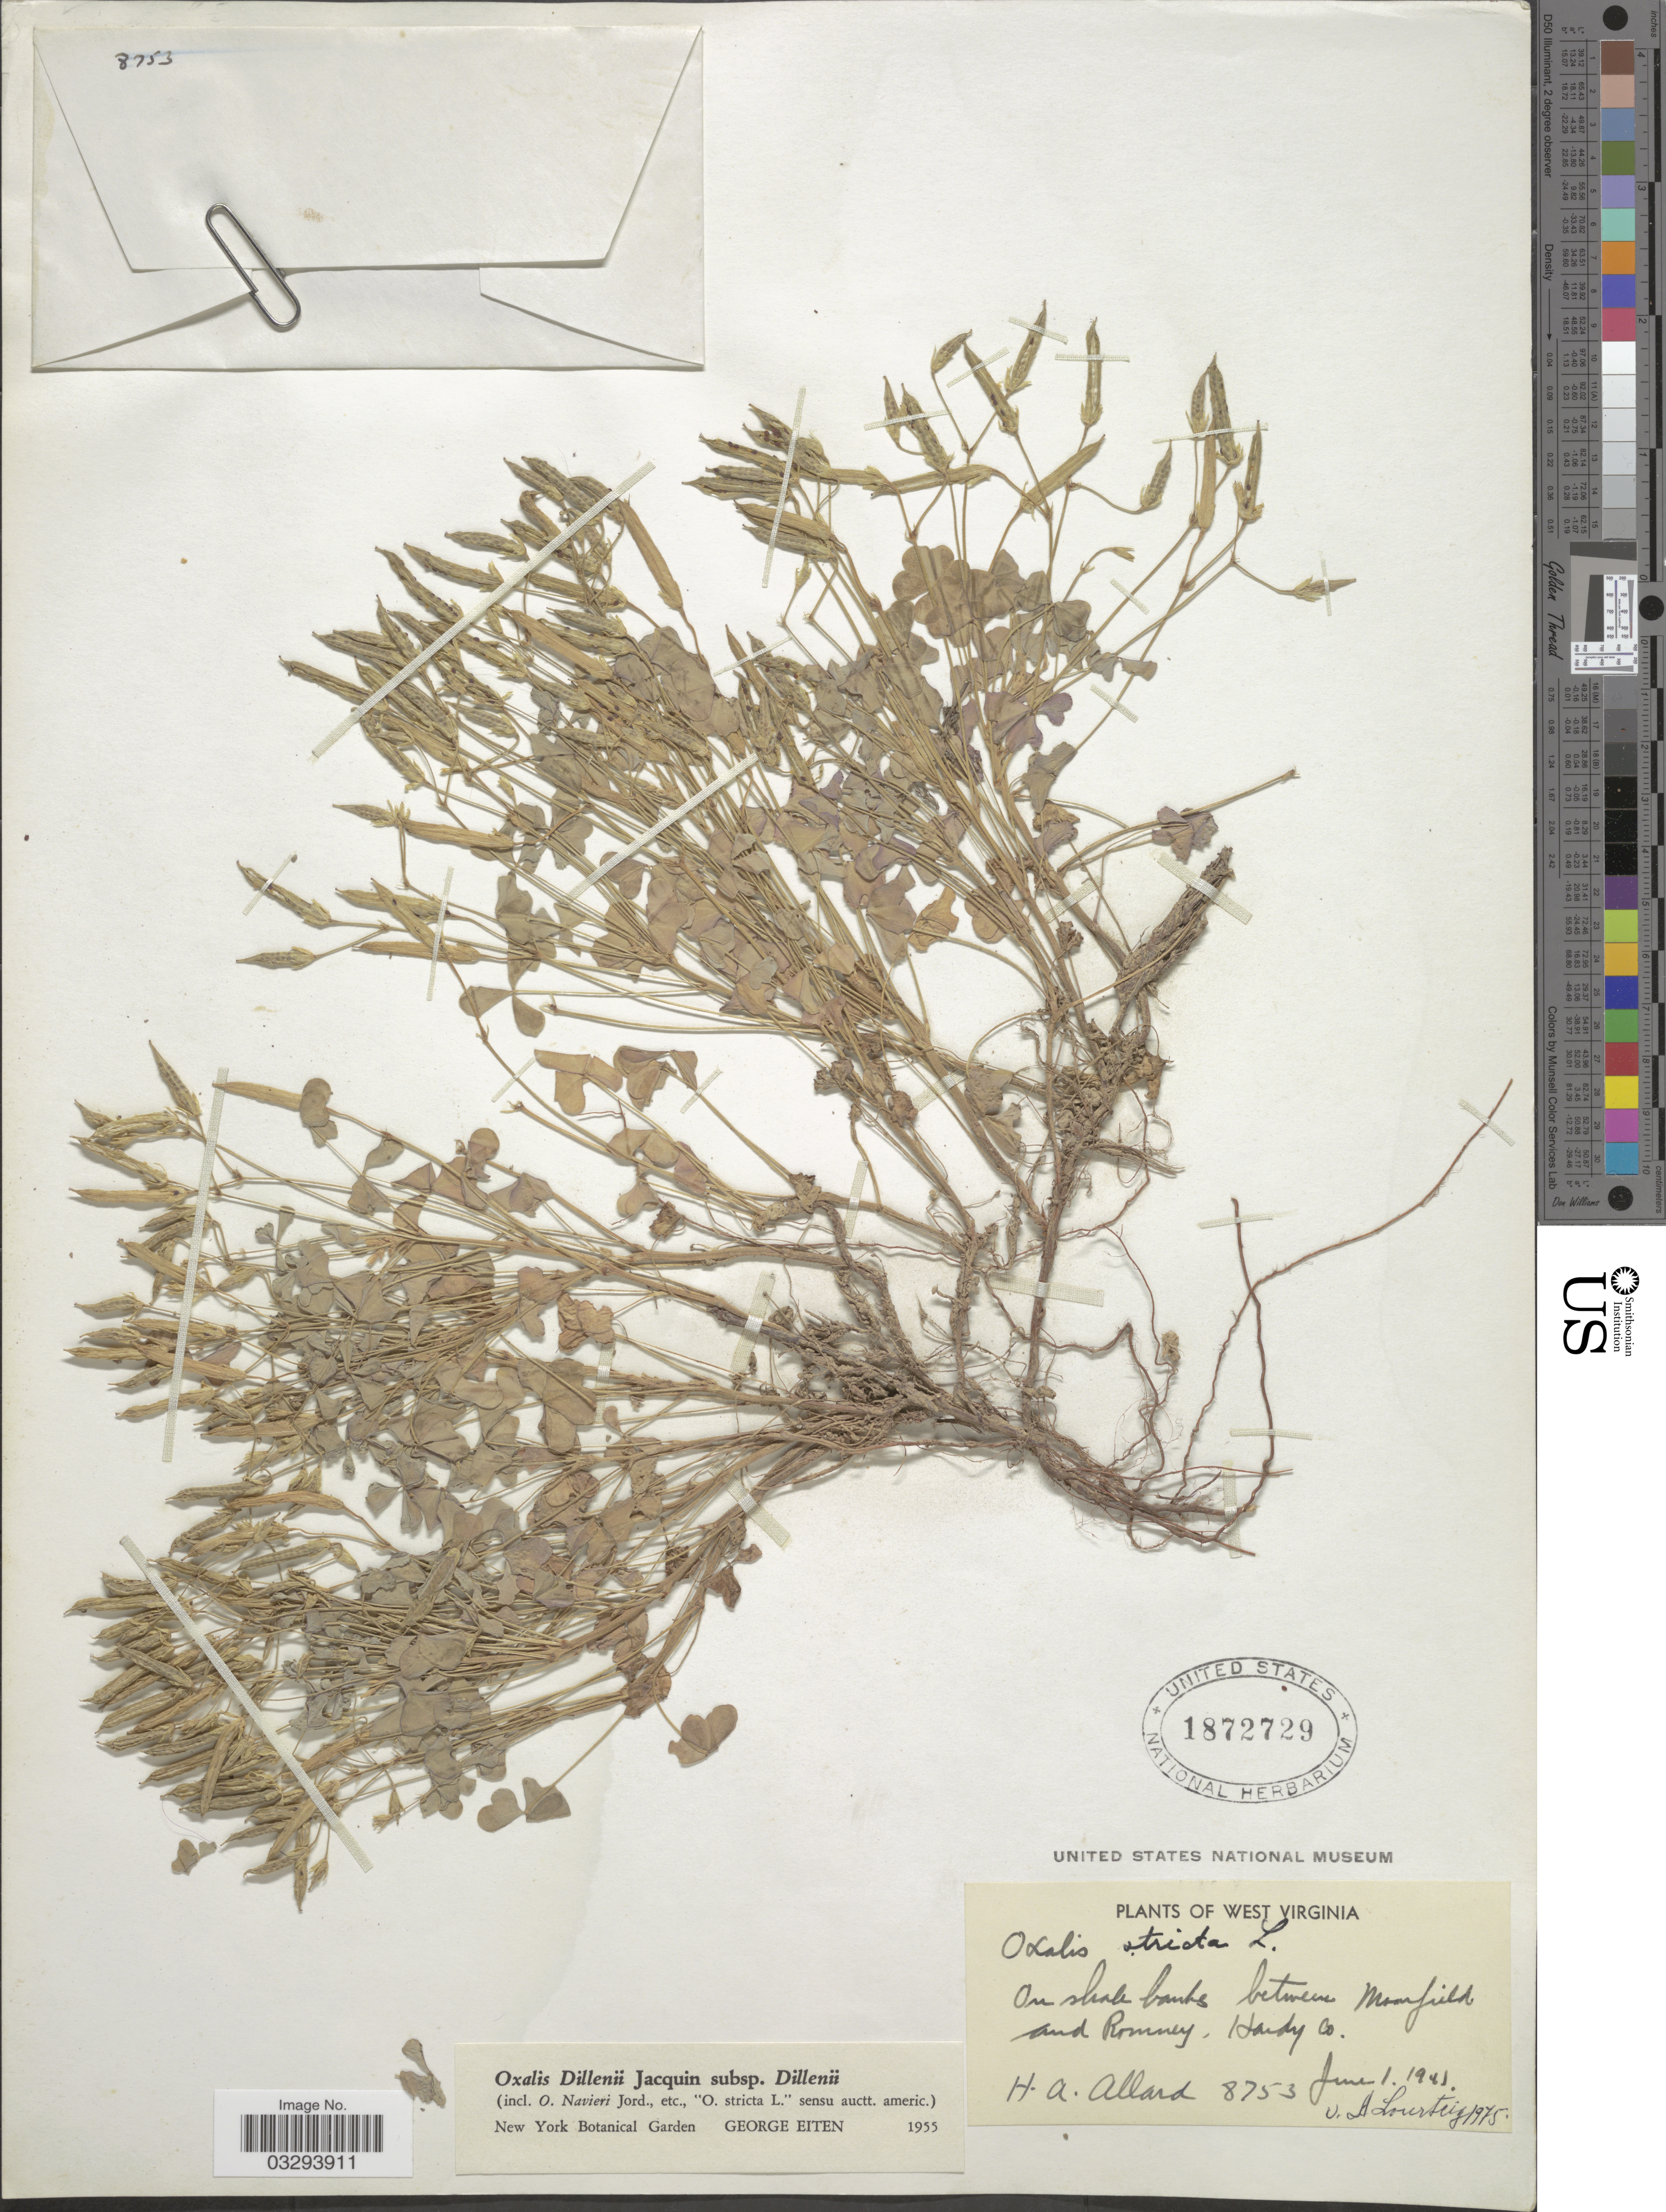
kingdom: Plantae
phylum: Tracheophyta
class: Magnoliopsida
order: Oxalidales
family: Oxalidaceae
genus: Oxalis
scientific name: Oxalis stricta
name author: L.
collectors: H. A. Allard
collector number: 8753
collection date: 1941-06-01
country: United States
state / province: West Virginia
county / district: Hardy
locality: On shale banks between Moorfield [Moorefield] and Romney, Hardy Co.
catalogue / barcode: US 1872729